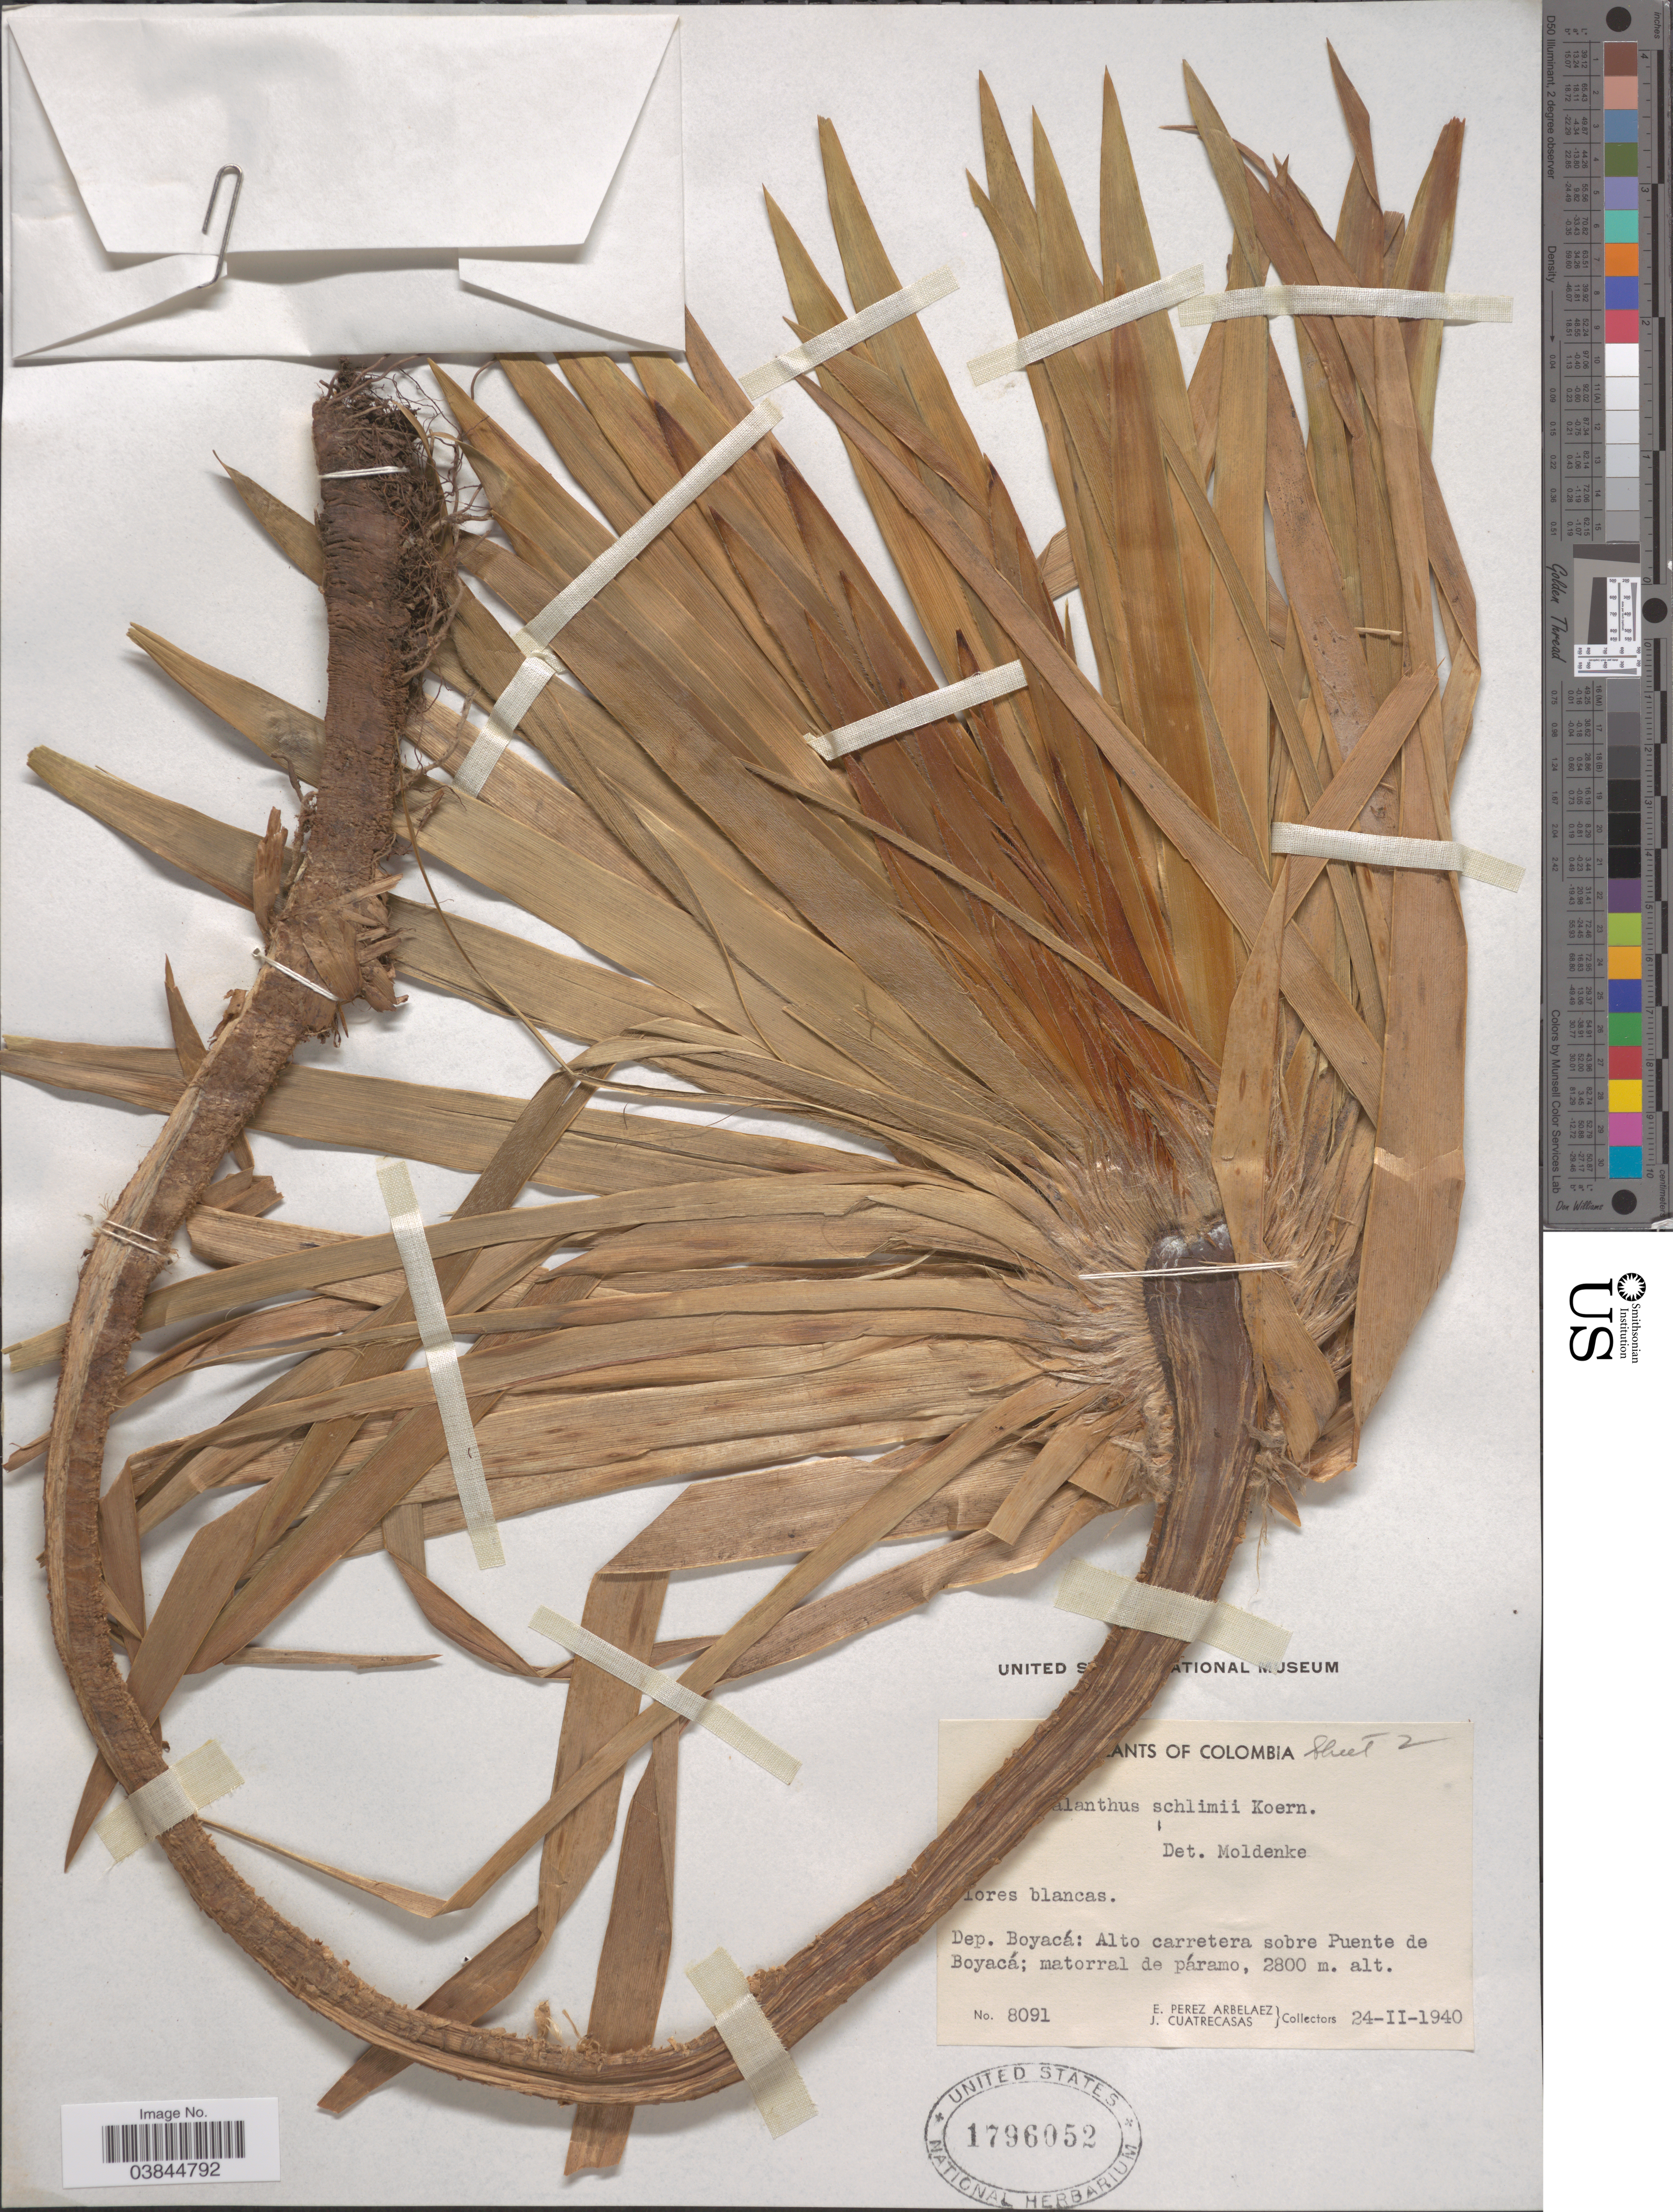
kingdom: Plantae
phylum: Tracheophyta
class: Liliopsida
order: Poales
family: Eriocaulaceae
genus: Paepalanthus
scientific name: Paepalanthus schlimii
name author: Körn.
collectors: E. Pérez Arbeláez & J. Cuatrecasas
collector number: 8091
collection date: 1940-02-24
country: Colombia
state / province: Boyacá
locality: Dep. Boyacá: Alto carretera sobre Puente de Boyacá; matorral de páramo.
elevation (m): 2800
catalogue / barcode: US 1796052